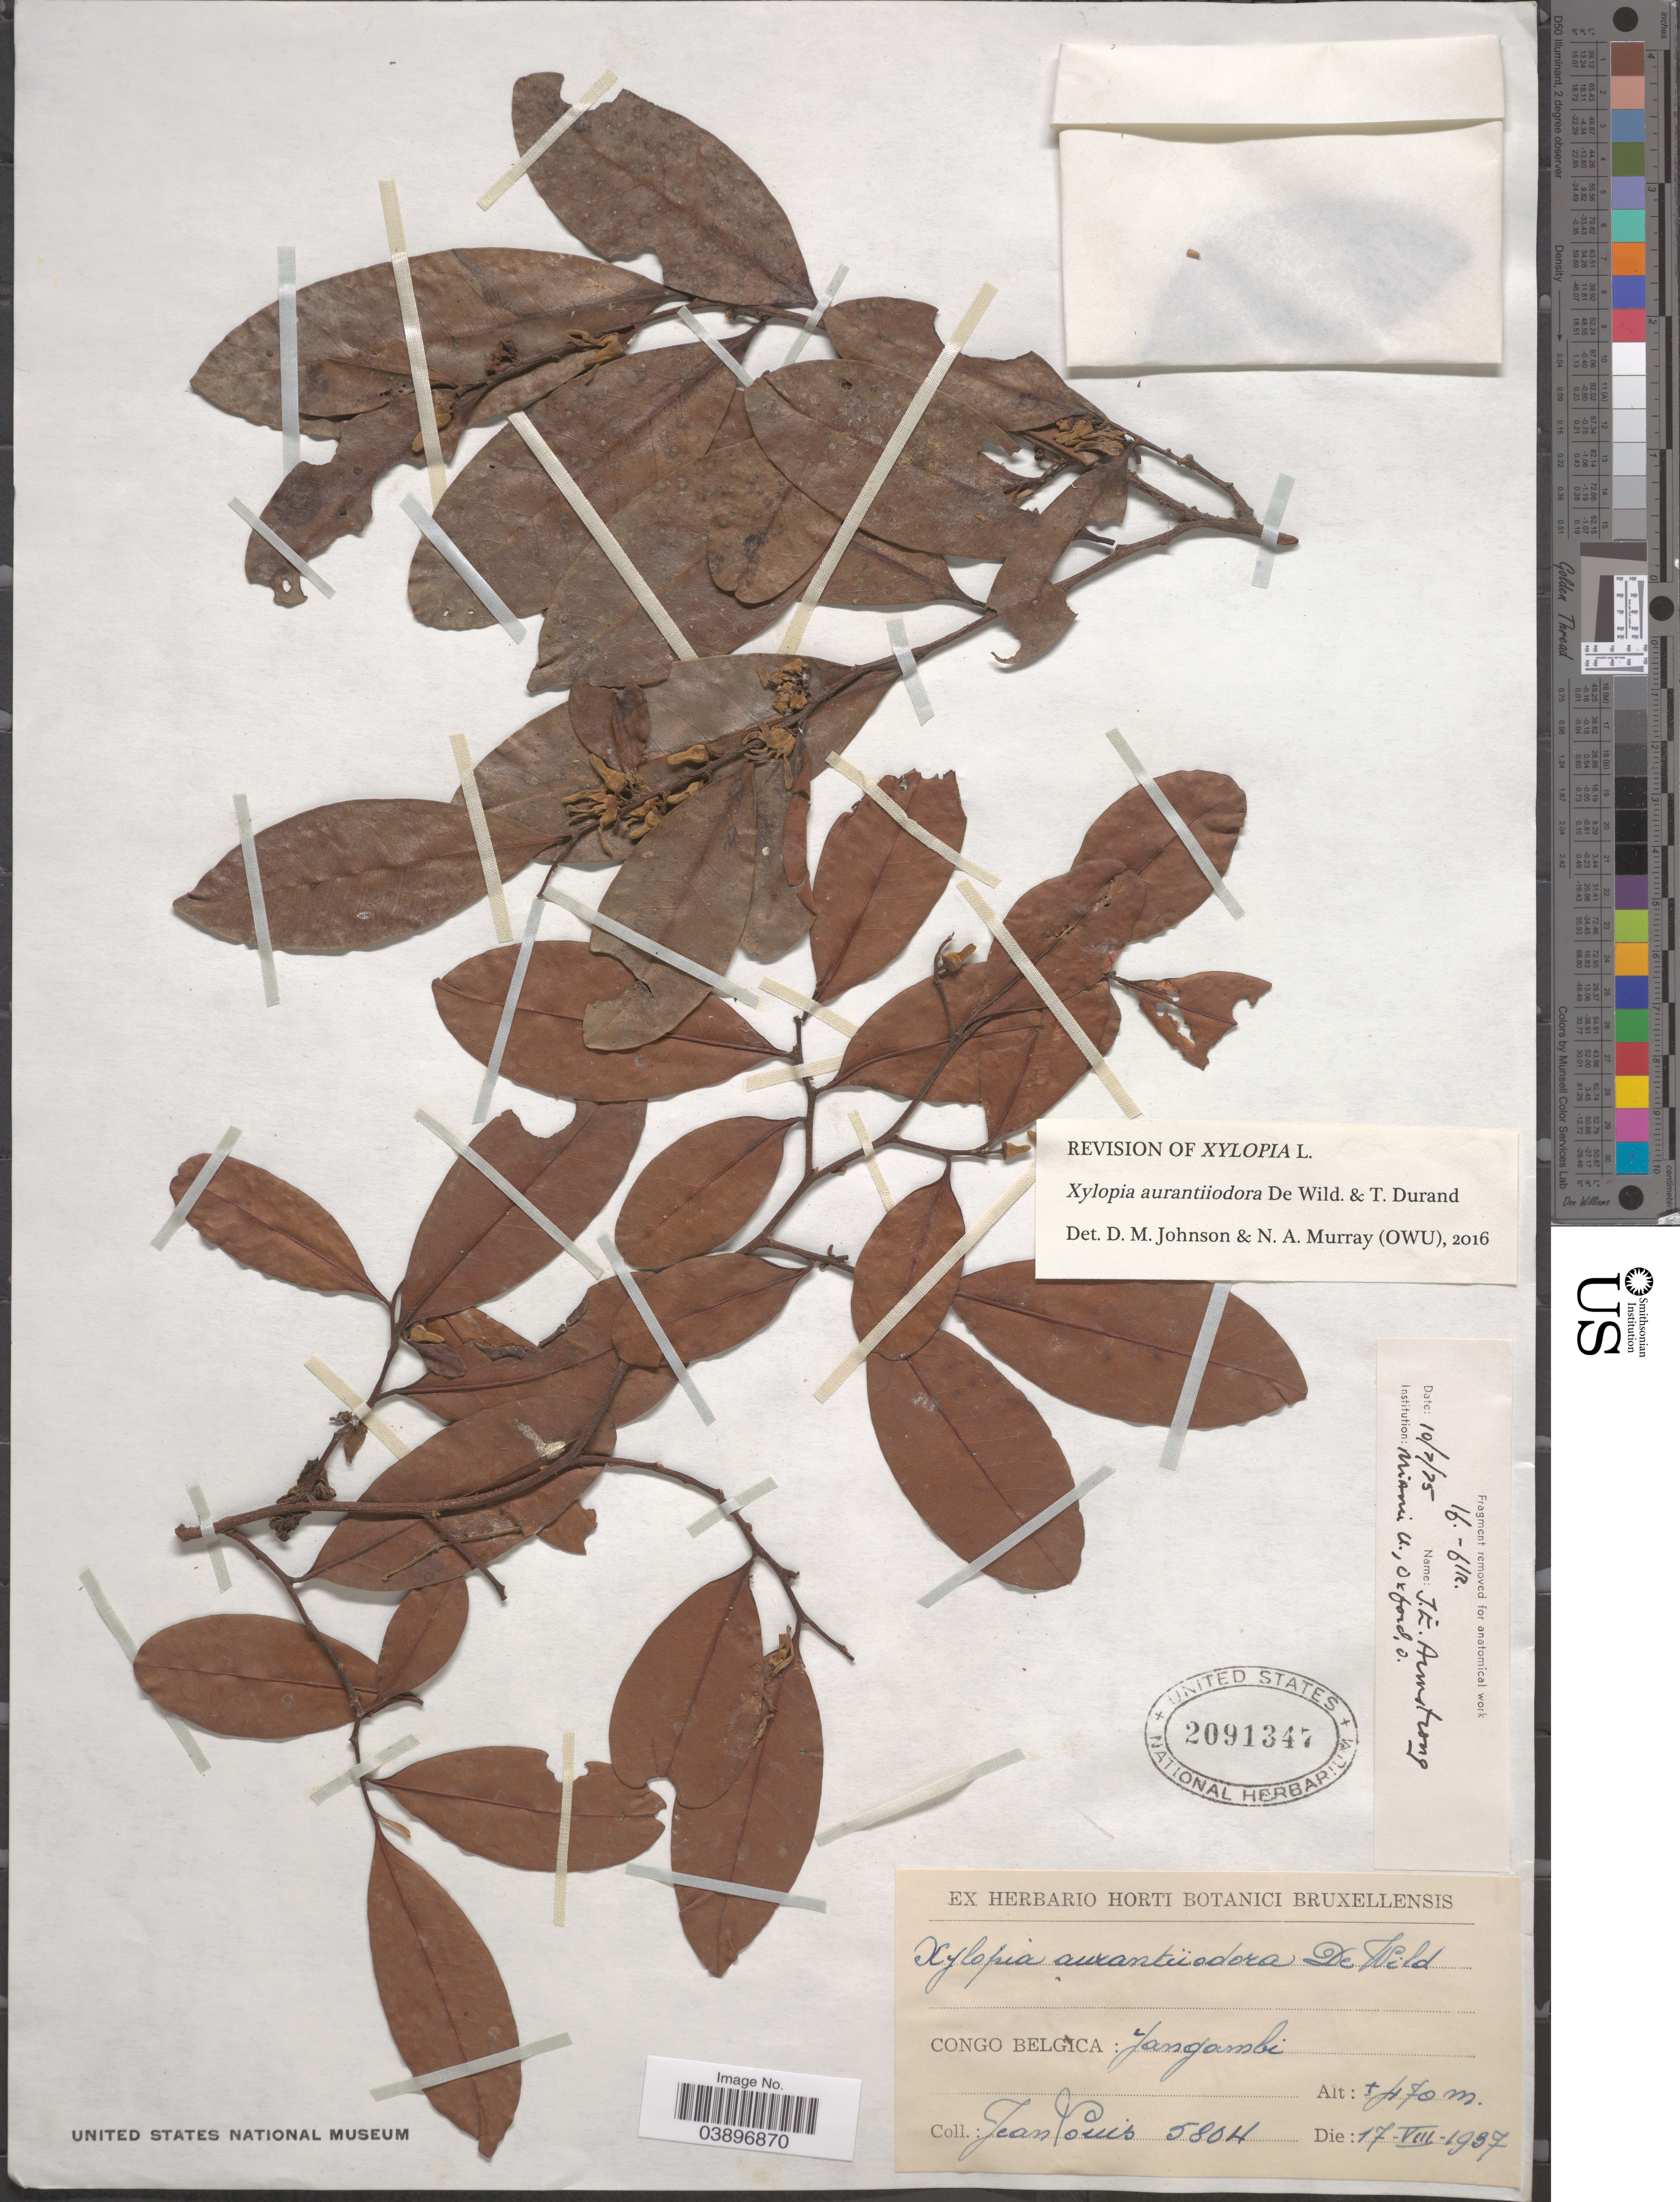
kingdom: Plantae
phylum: Tracheophyta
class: Magnoliopsida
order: Magnoliales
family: Annonaceae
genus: Xylopia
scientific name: Xylopia aurantiiodora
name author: De Wild. & Durand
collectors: J. Louis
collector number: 5804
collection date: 1937-08-17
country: Congo, Democratic Republic of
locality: Congo Belgica: Yangambi.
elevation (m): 470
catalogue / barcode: US 2091347